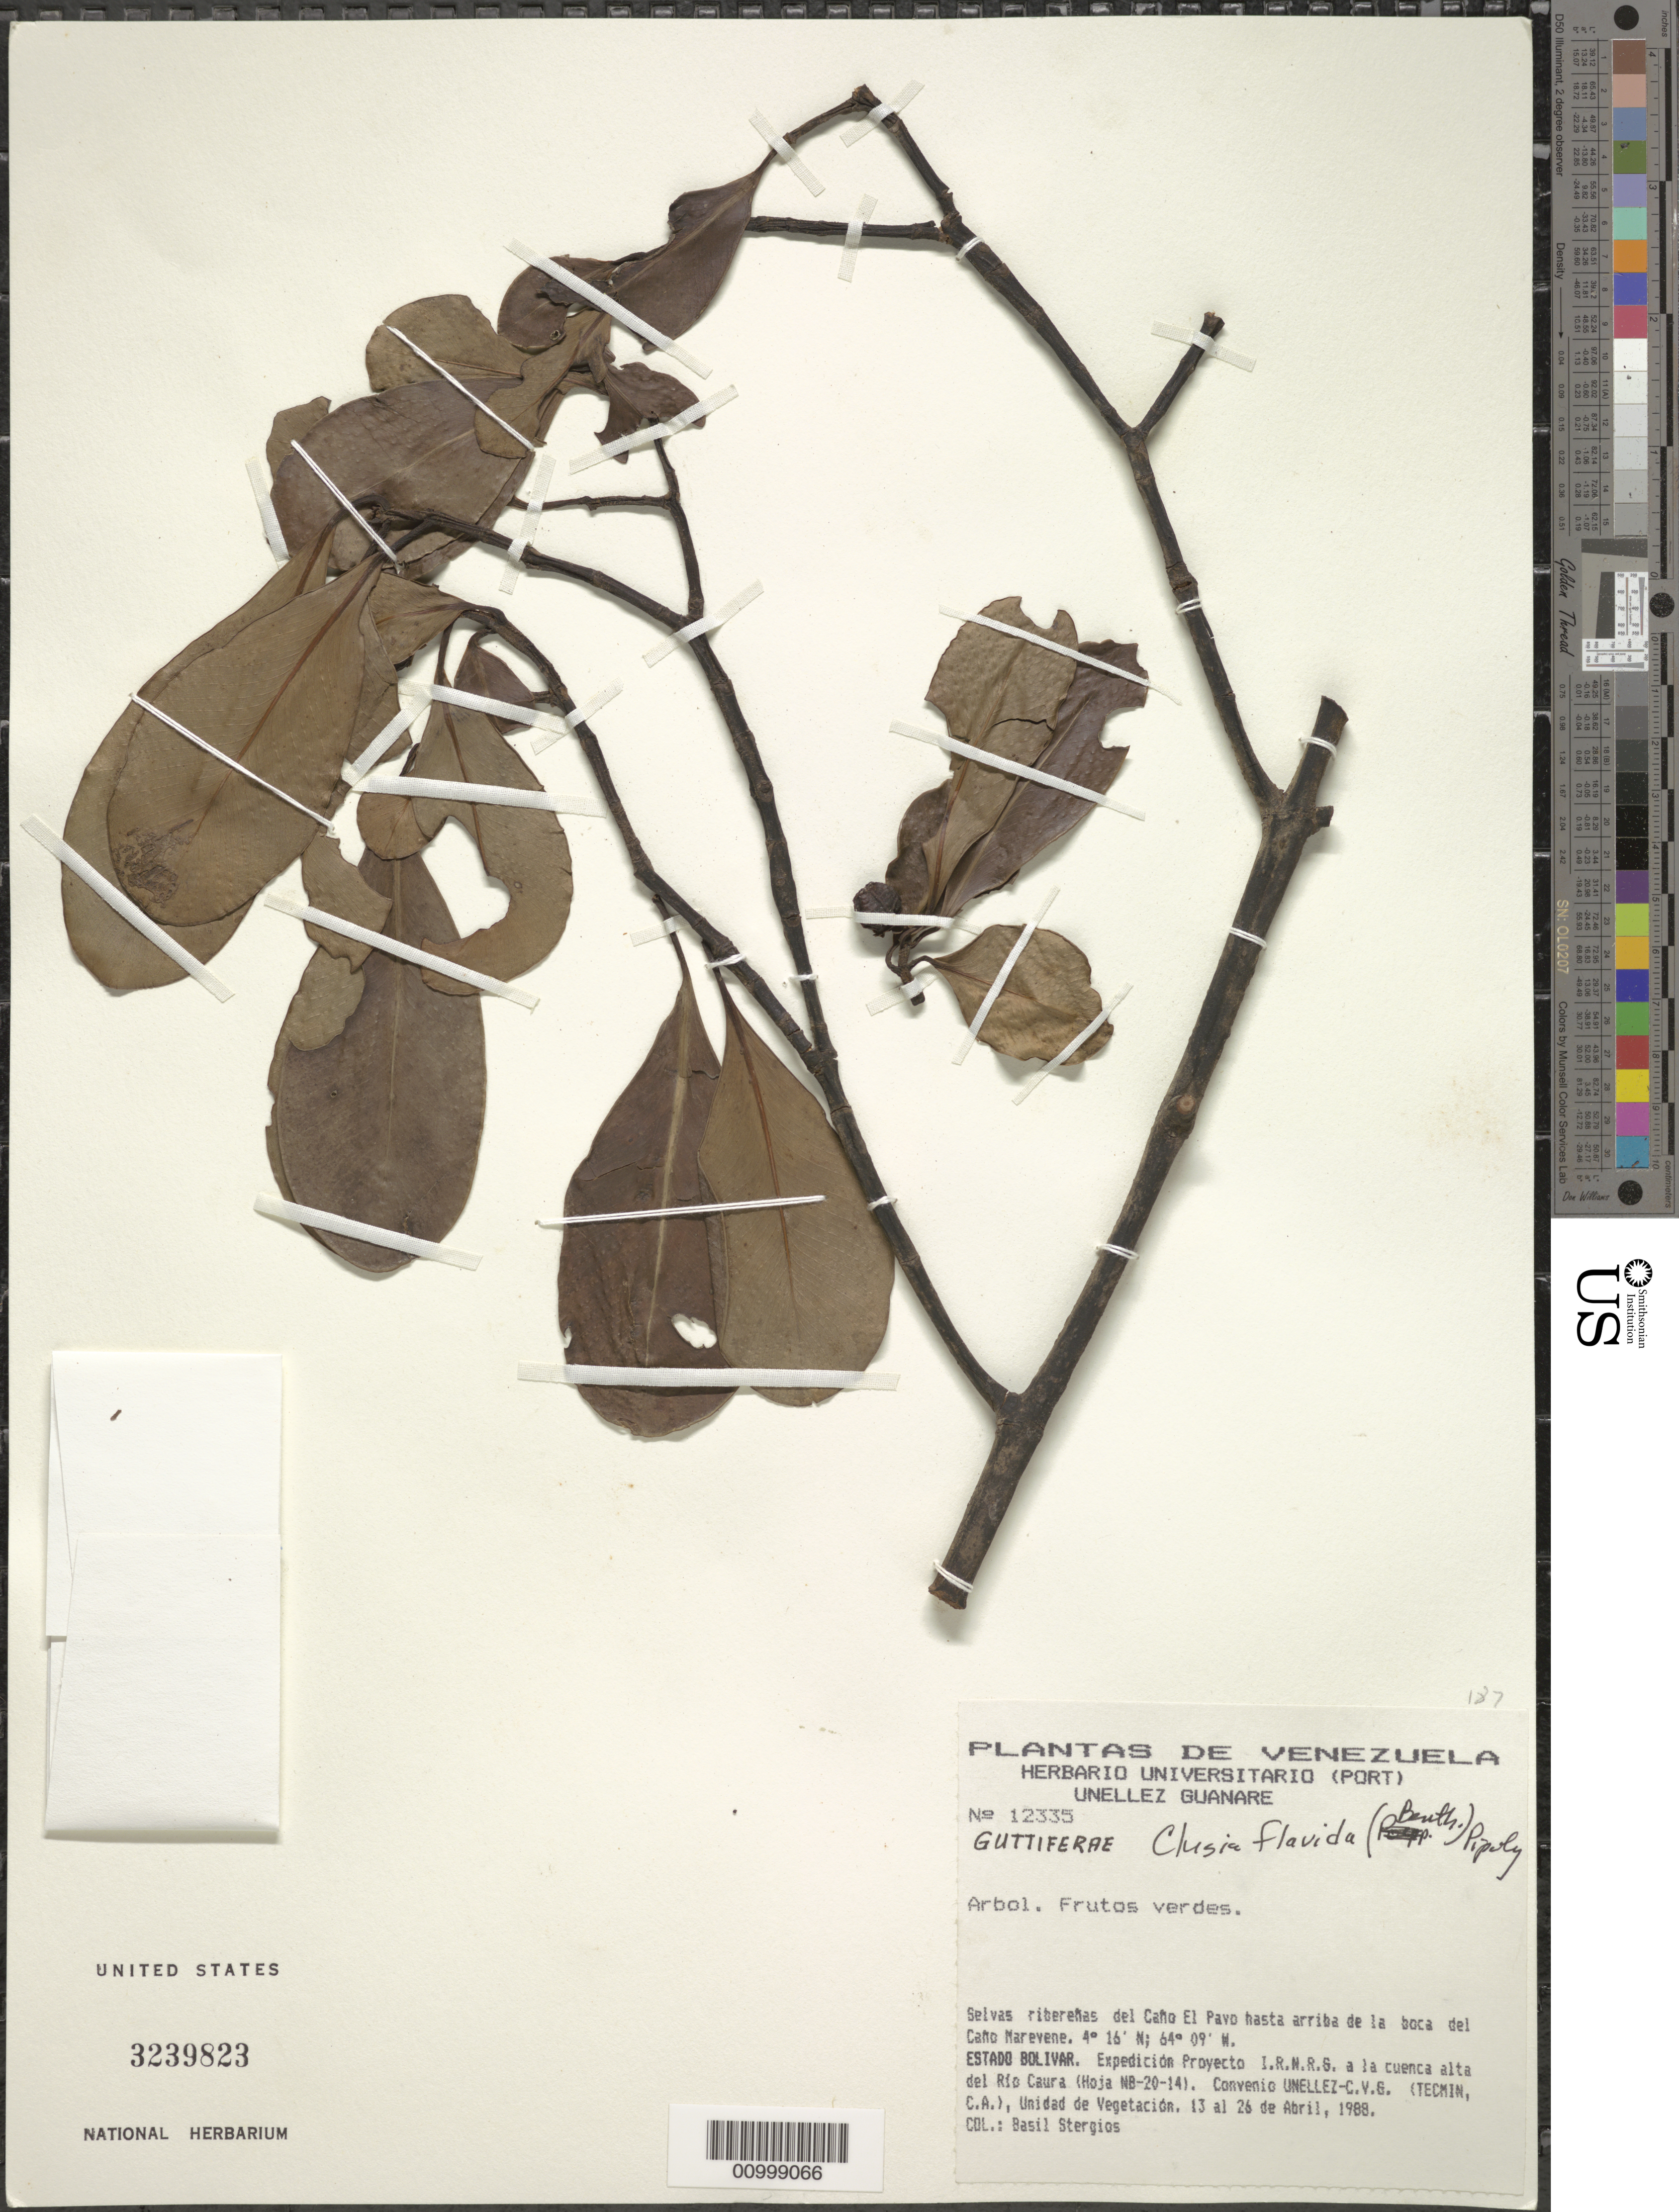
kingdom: Plantae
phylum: Tracheophyta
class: Magnoliopsida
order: Malpighiales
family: Clusiaceae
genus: Clusia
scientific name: Clusia flavida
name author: (Benth.) Pipoly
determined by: Pipoly, J. J., III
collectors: B. G. Stergios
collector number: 12335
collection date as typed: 13-Apr-88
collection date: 1988-04-13/1988-04-26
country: Venezuela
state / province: Bolívar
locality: Ribereñas del Caño el Pavo hasta arriba de la boca del Caño Marevene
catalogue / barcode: US 3239823